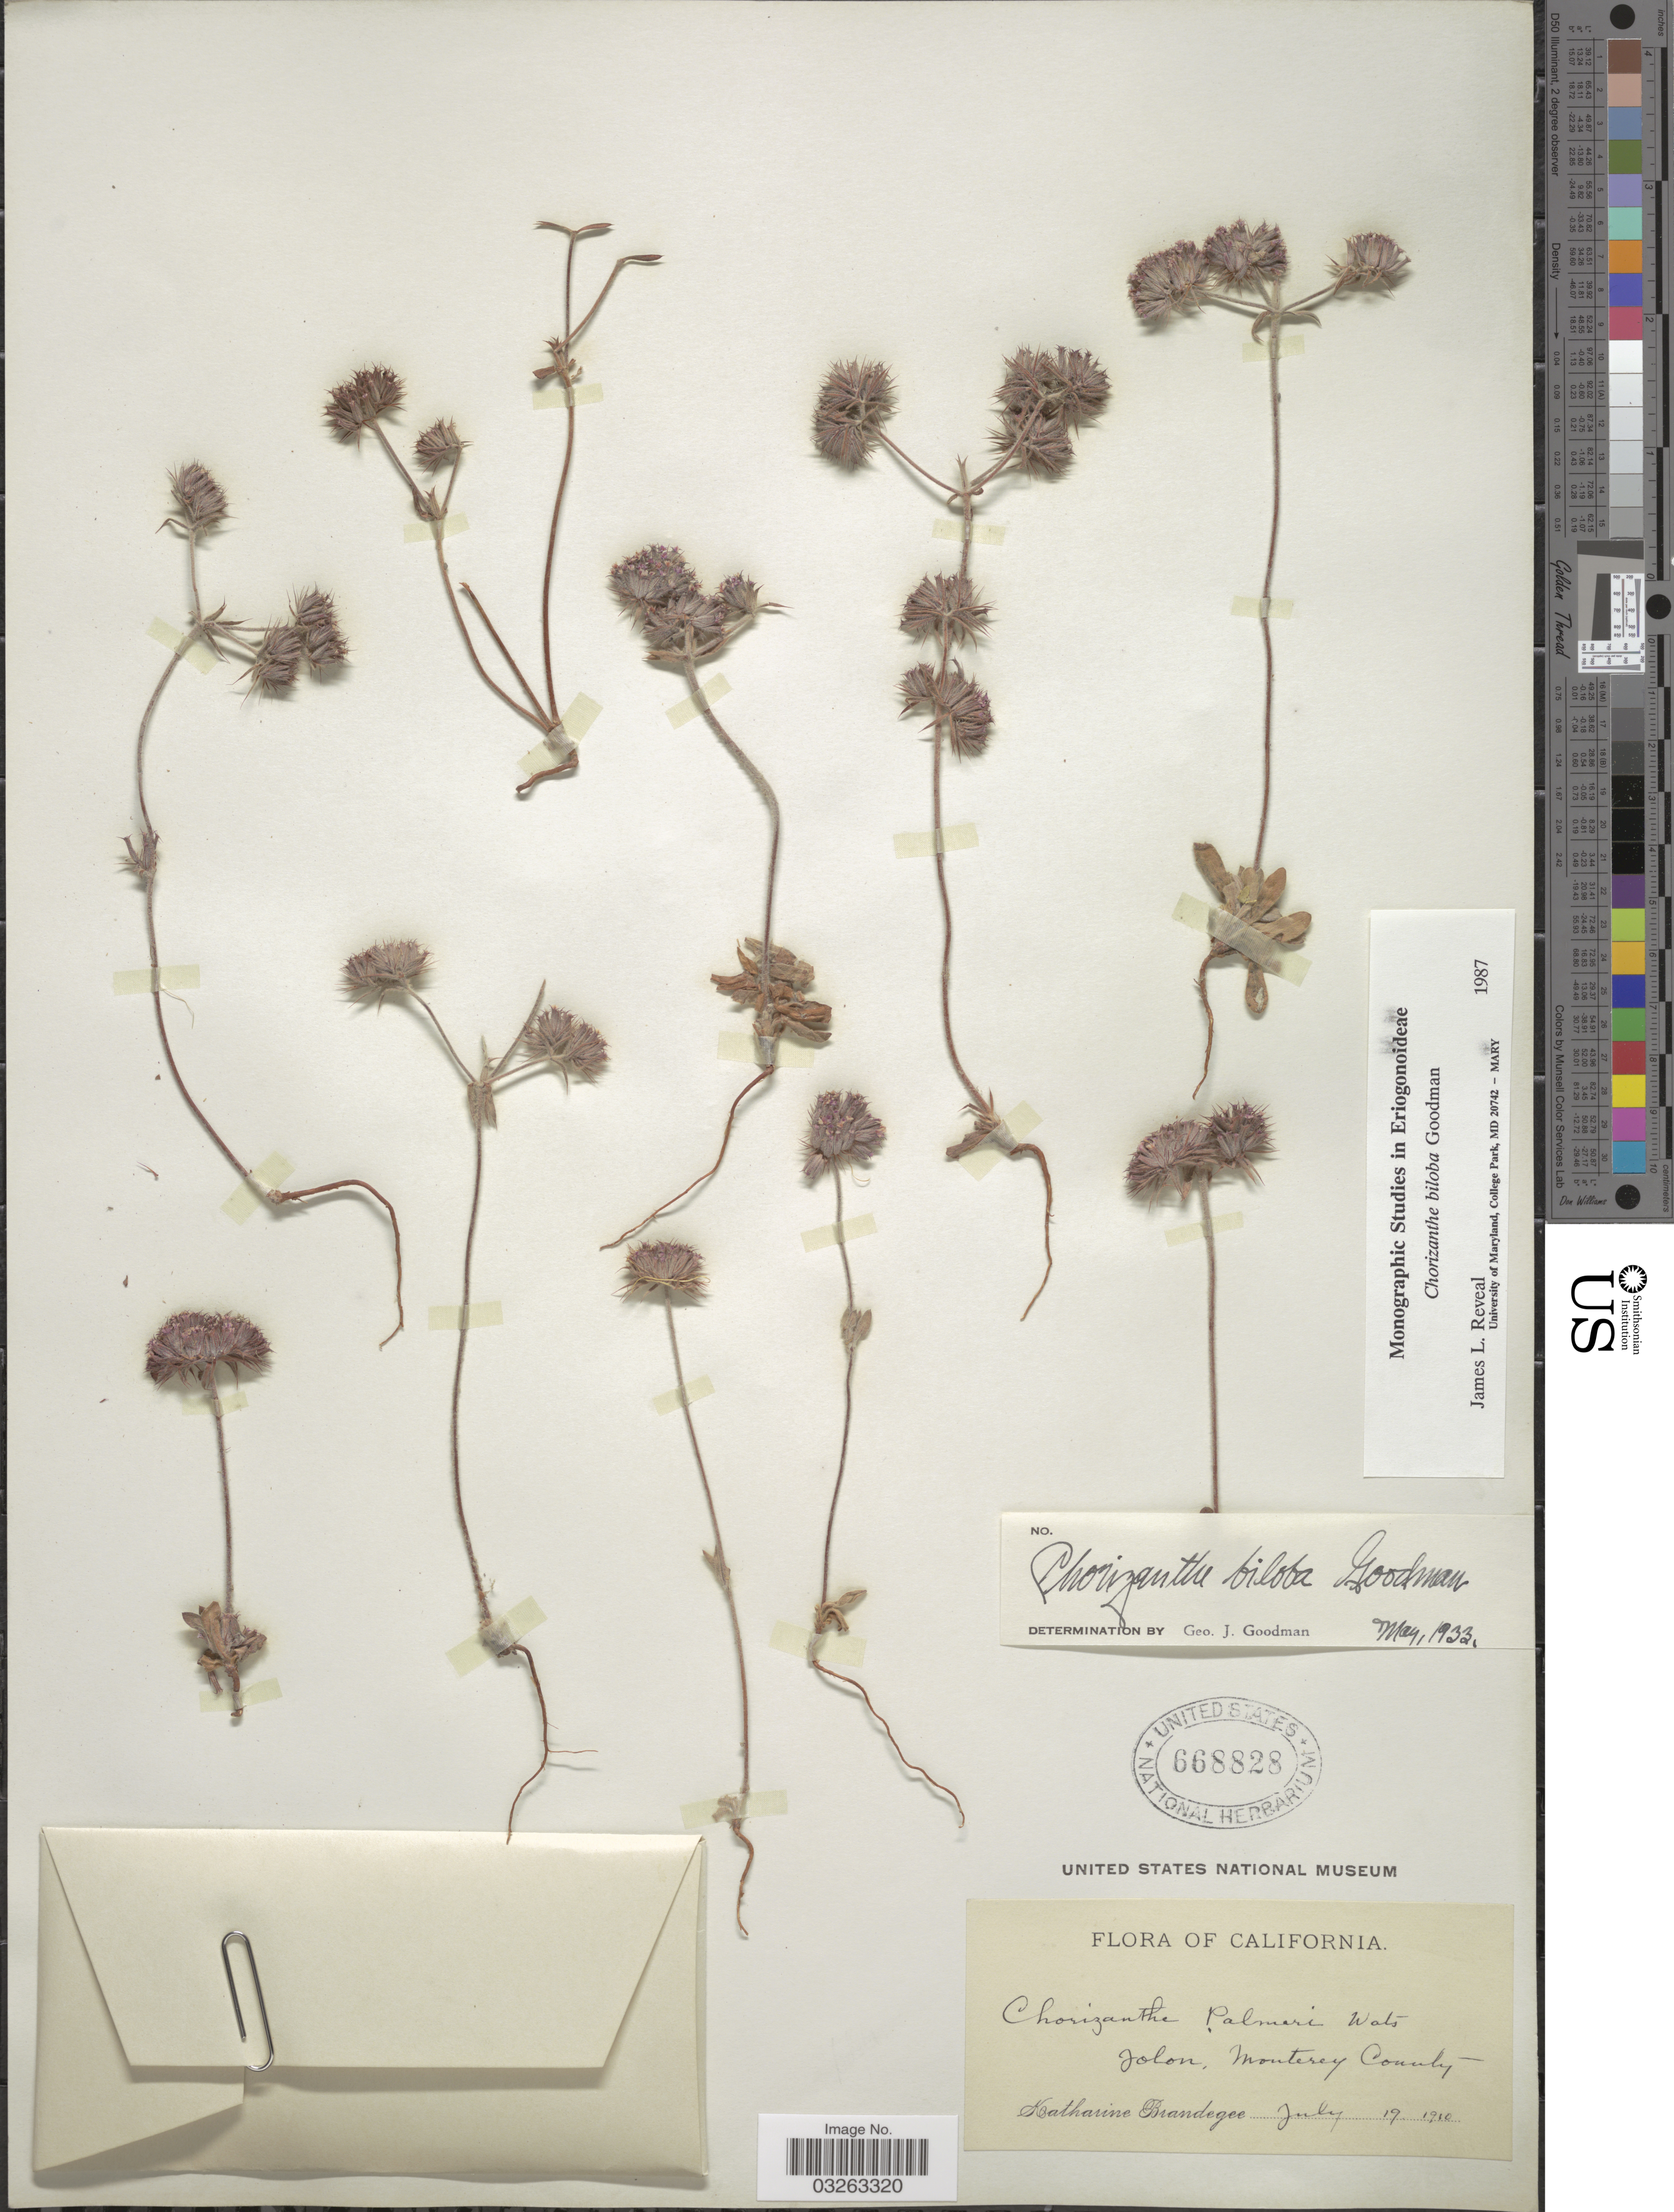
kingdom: Plantae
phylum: Tracheophyta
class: Magnoliopsida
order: Caryophyllales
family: Polygonaceae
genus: Chorizanthe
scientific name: Chorizanthe biloba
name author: Goodman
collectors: M. K. Brandegee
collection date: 1910-07-19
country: United States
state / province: California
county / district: Monterey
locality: Jolon, Monterey County.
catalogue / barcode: US 668828